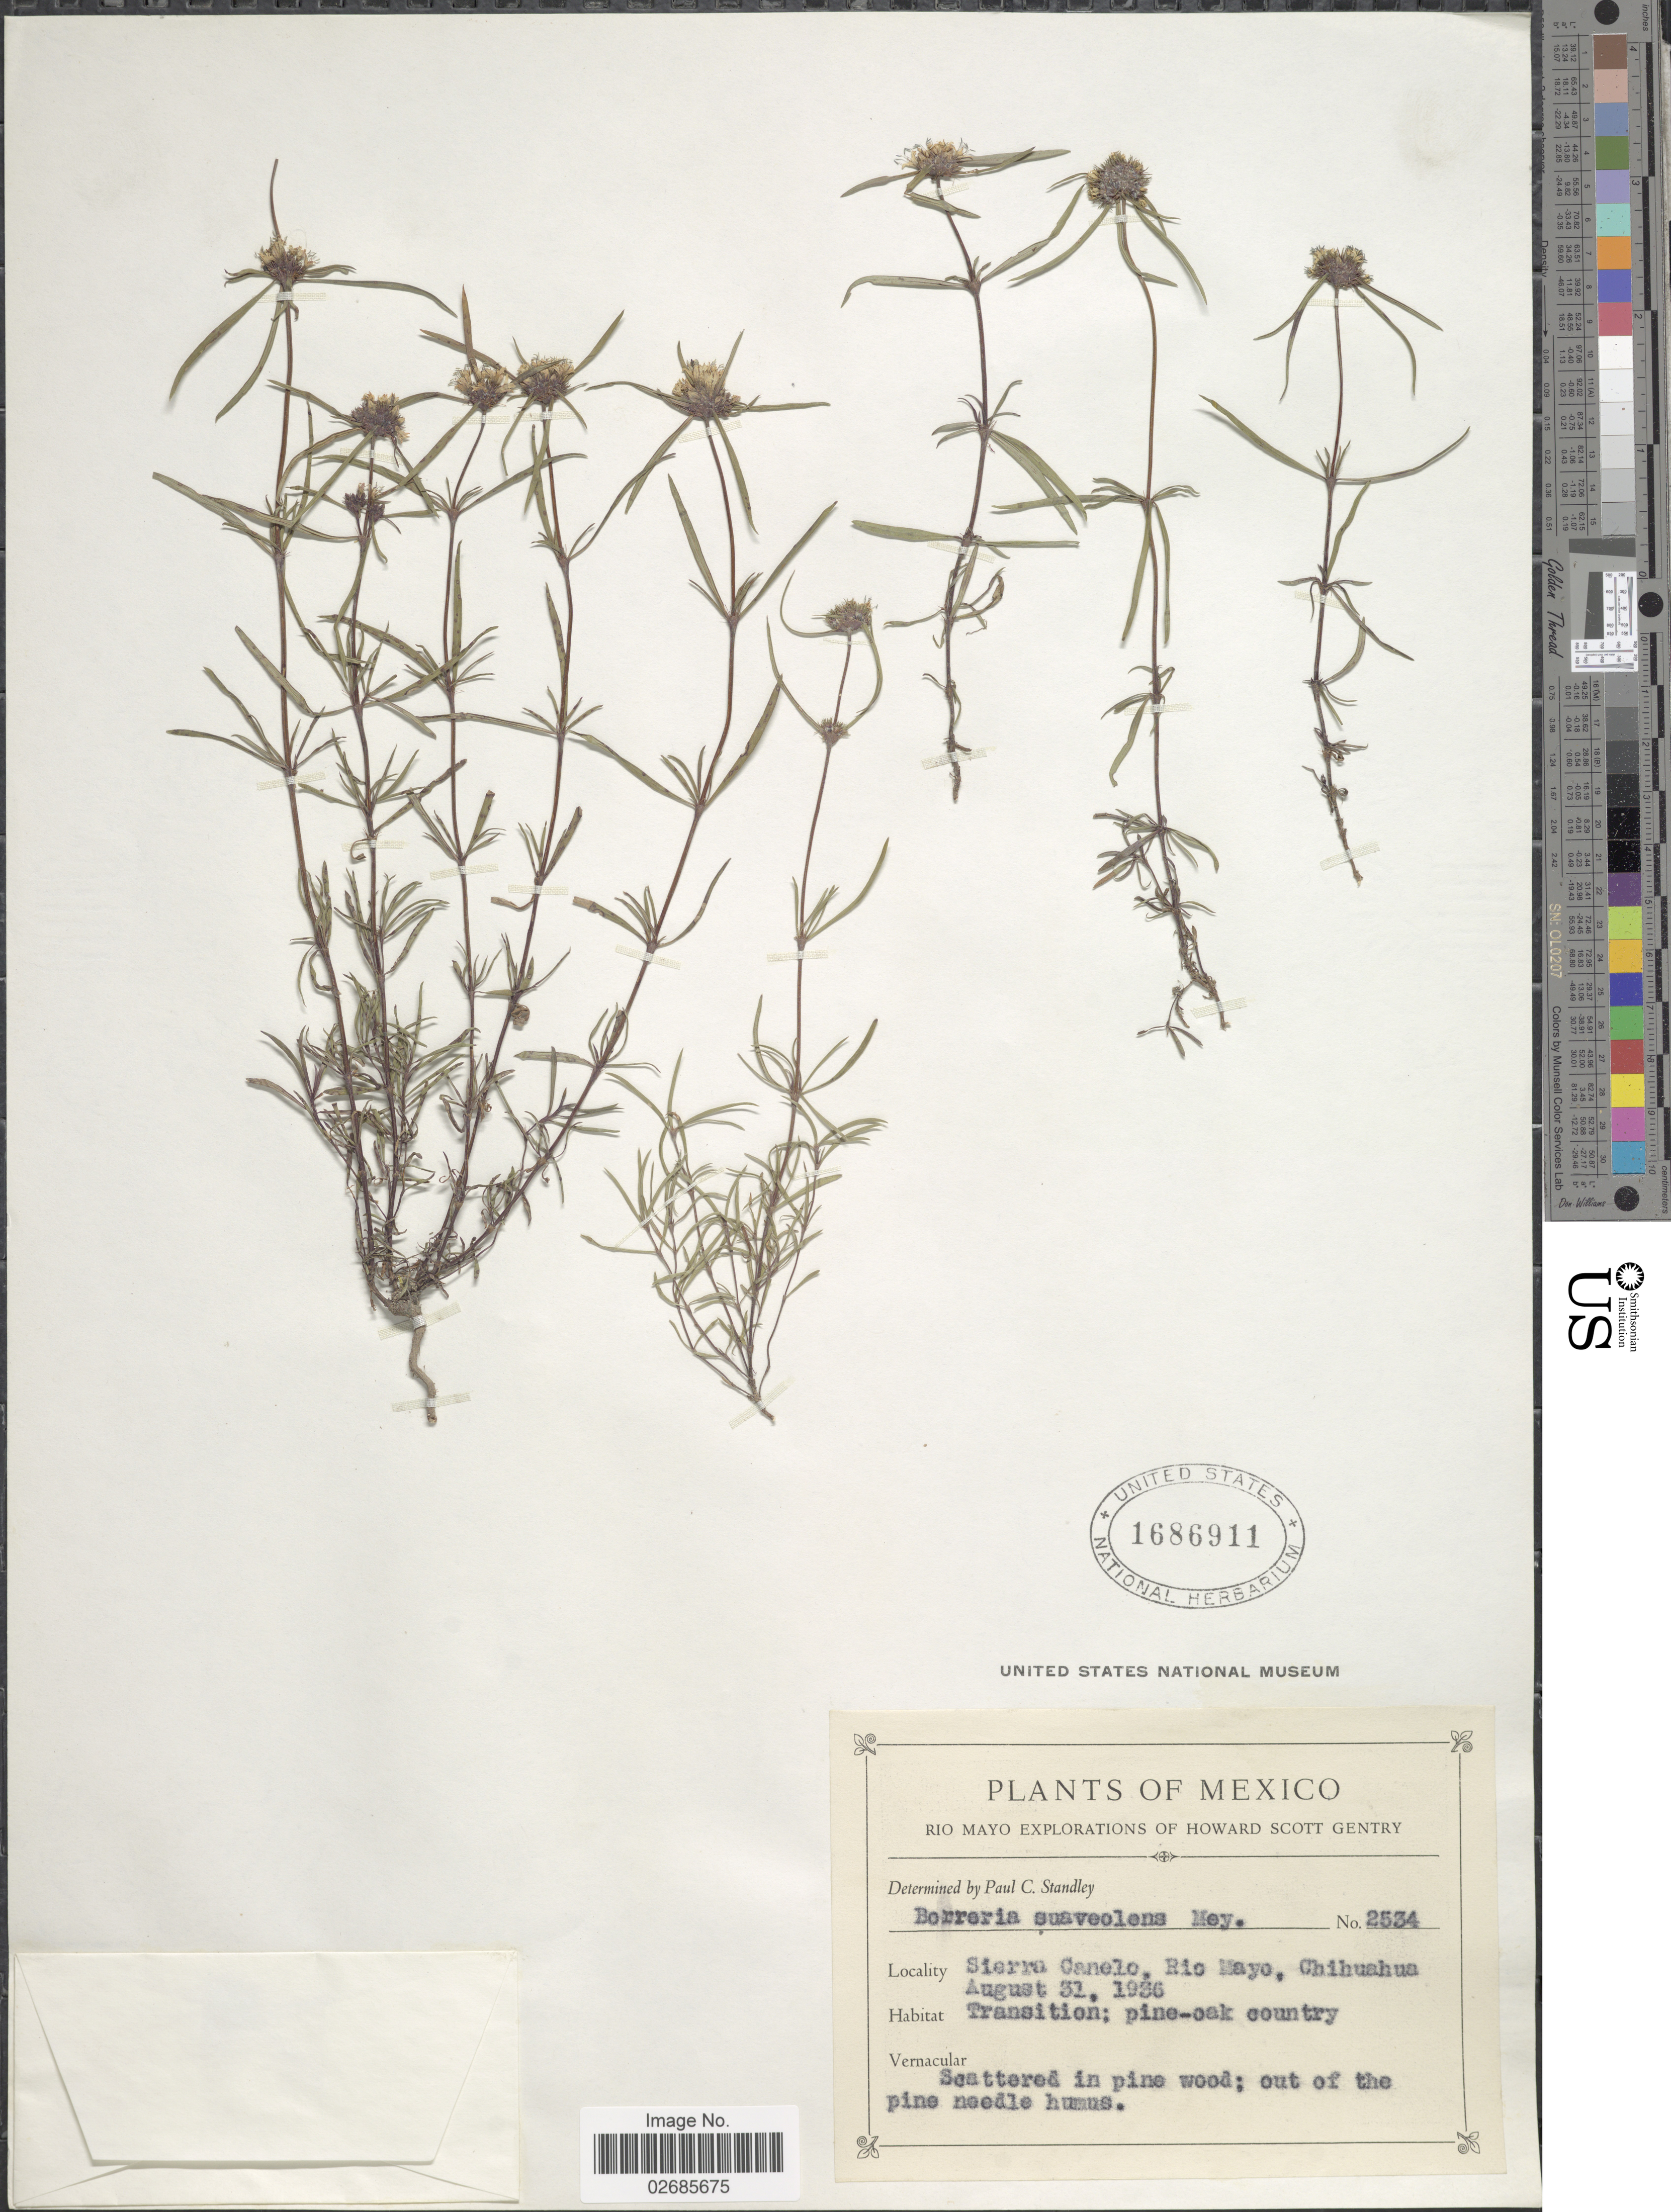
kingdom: Plantae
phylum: Tracheophyta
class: Magnoliopsida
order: Gentianales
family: Rubiaceae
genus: Borreria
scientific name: Borreria suaveolens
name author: G. Mey.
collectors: H. S. Gentry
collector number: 2534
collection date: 1936-08-31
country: Mexico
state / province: Chihuahua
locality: Sierra Canelo, Rio Mayo, Transition; pine-oak country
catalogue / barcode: US 1686911